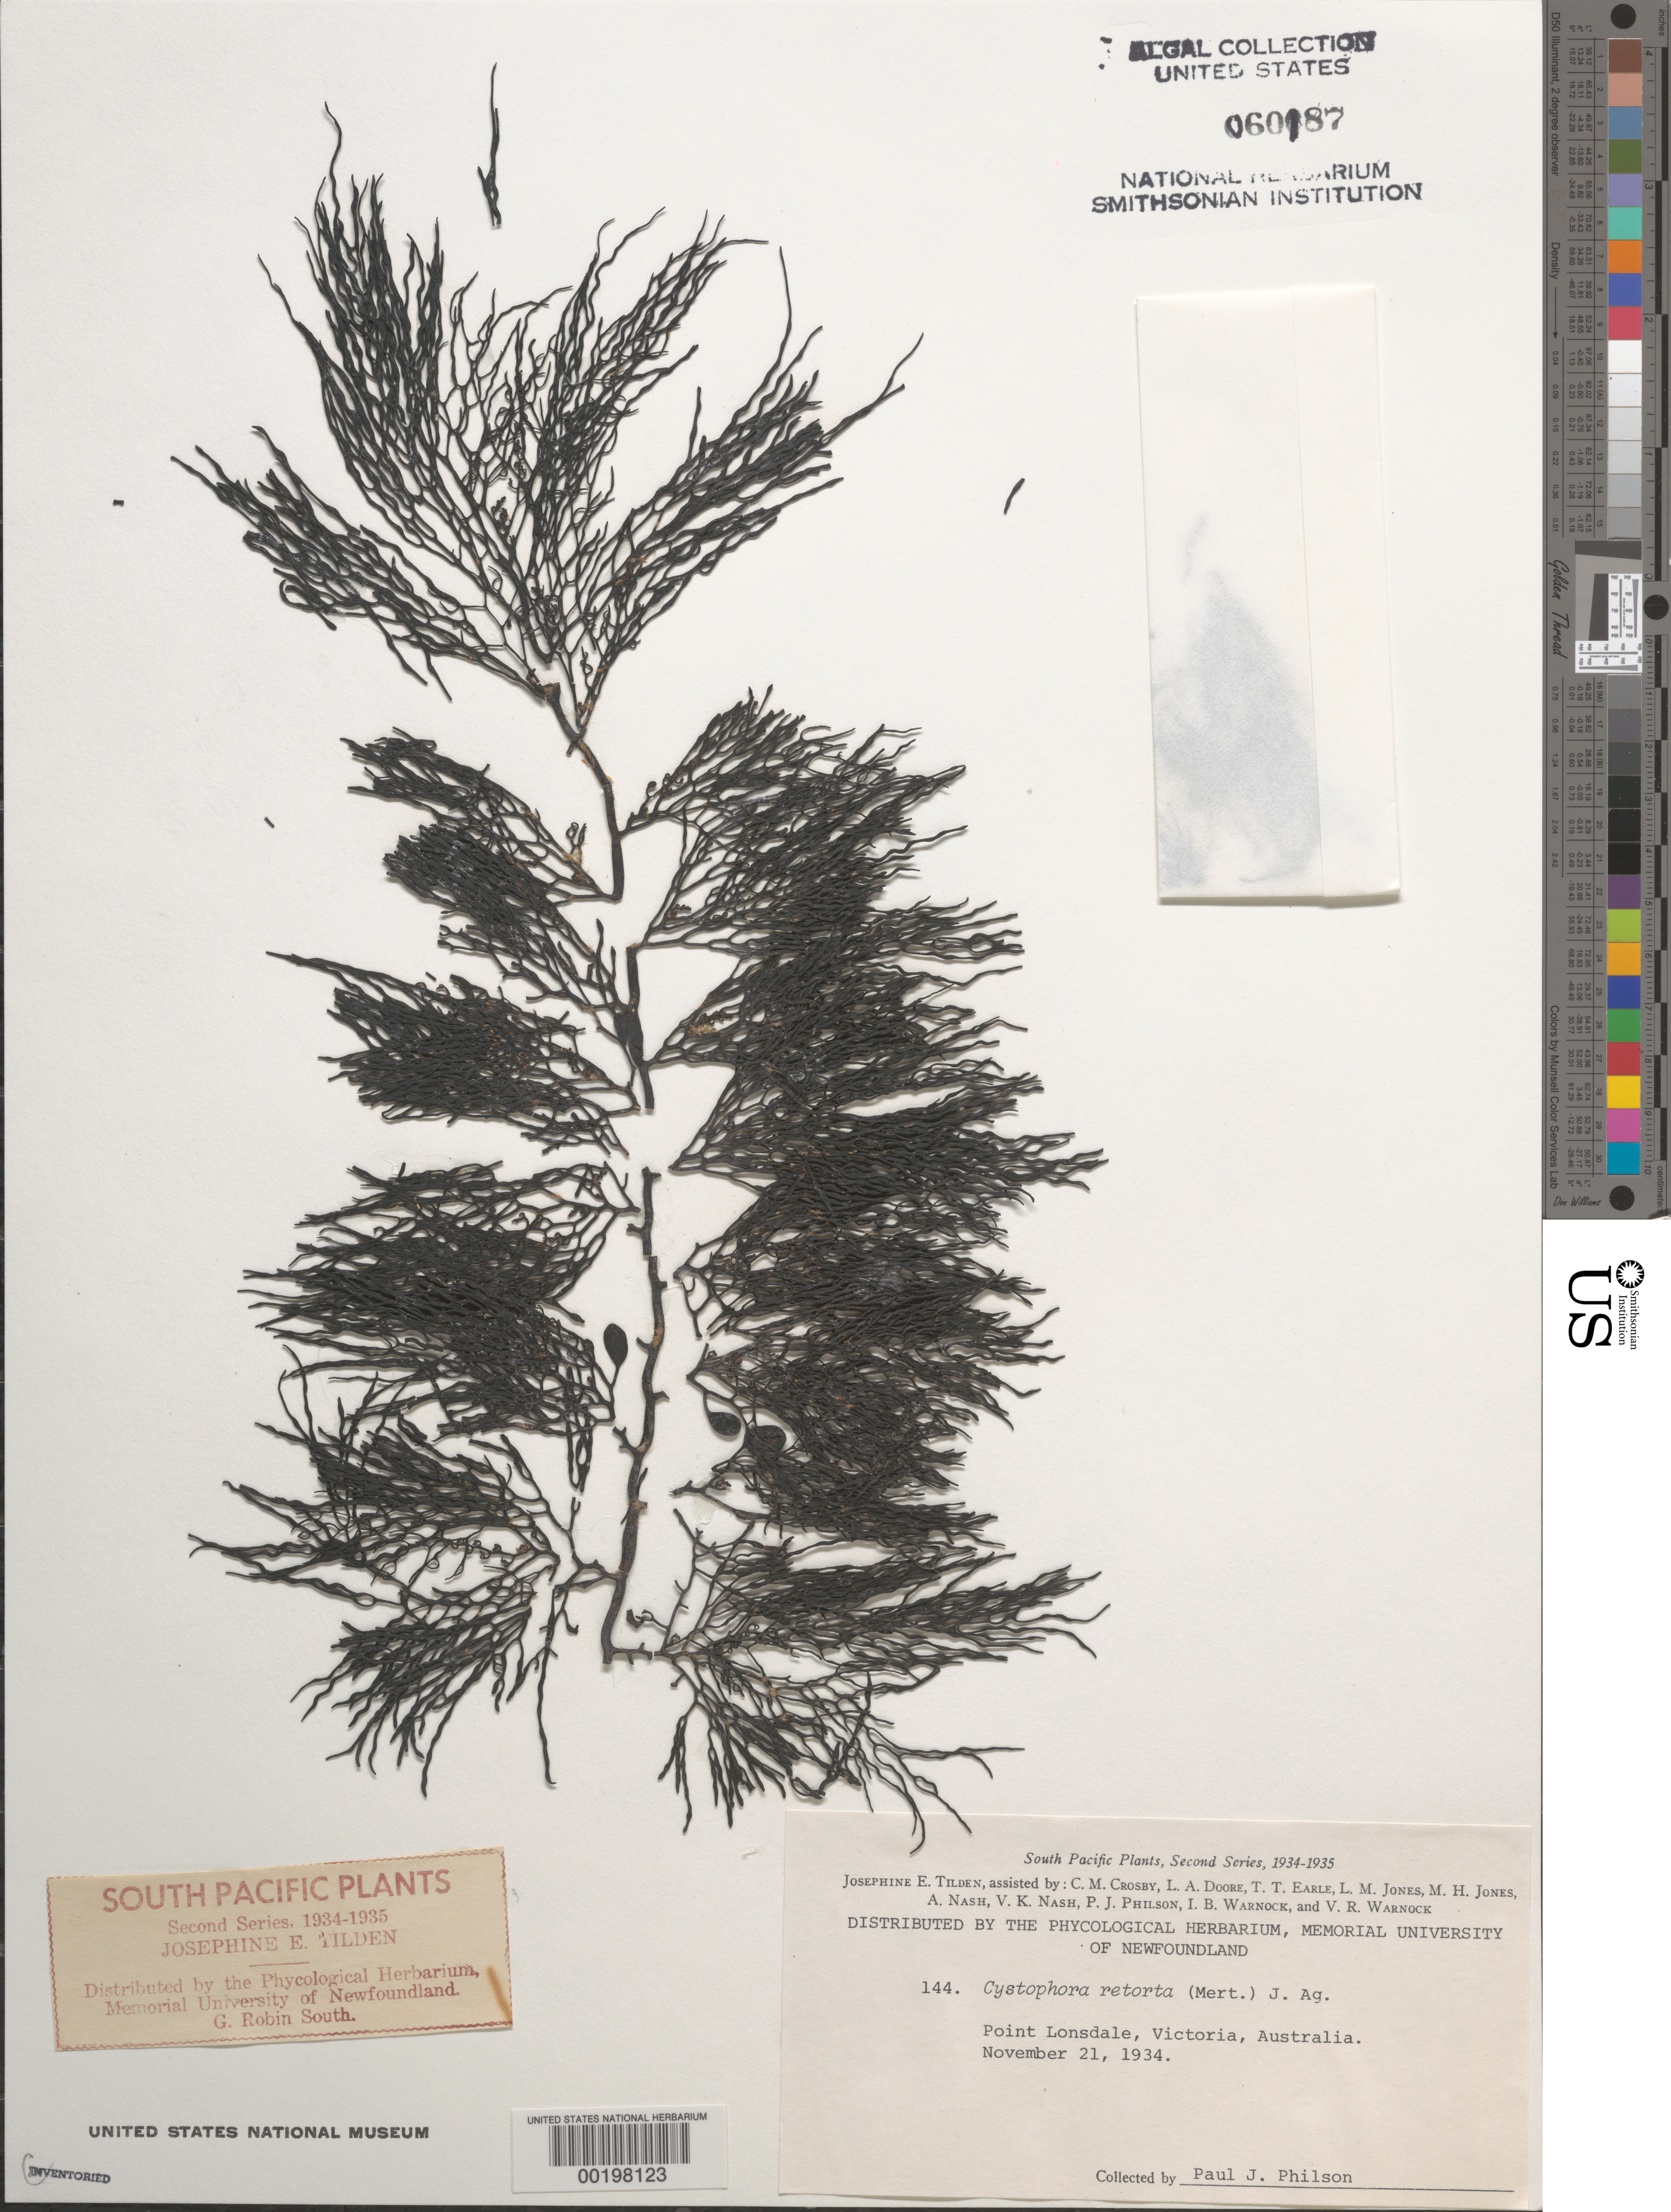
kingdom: Chromista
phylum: Ochrophyta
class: Phaeophyceae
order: Fucales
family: Sargassaceae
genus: Cystophora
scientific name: Cystophora retorta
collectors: P. Philson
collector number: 144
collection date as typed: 21 Nov 1934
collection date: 1934-11-21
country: Australia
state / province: Victoria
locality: Point lonsdale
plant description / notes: Tilden, South Pacific Plants, Second Series, 1934-1935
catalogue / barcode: US 60187